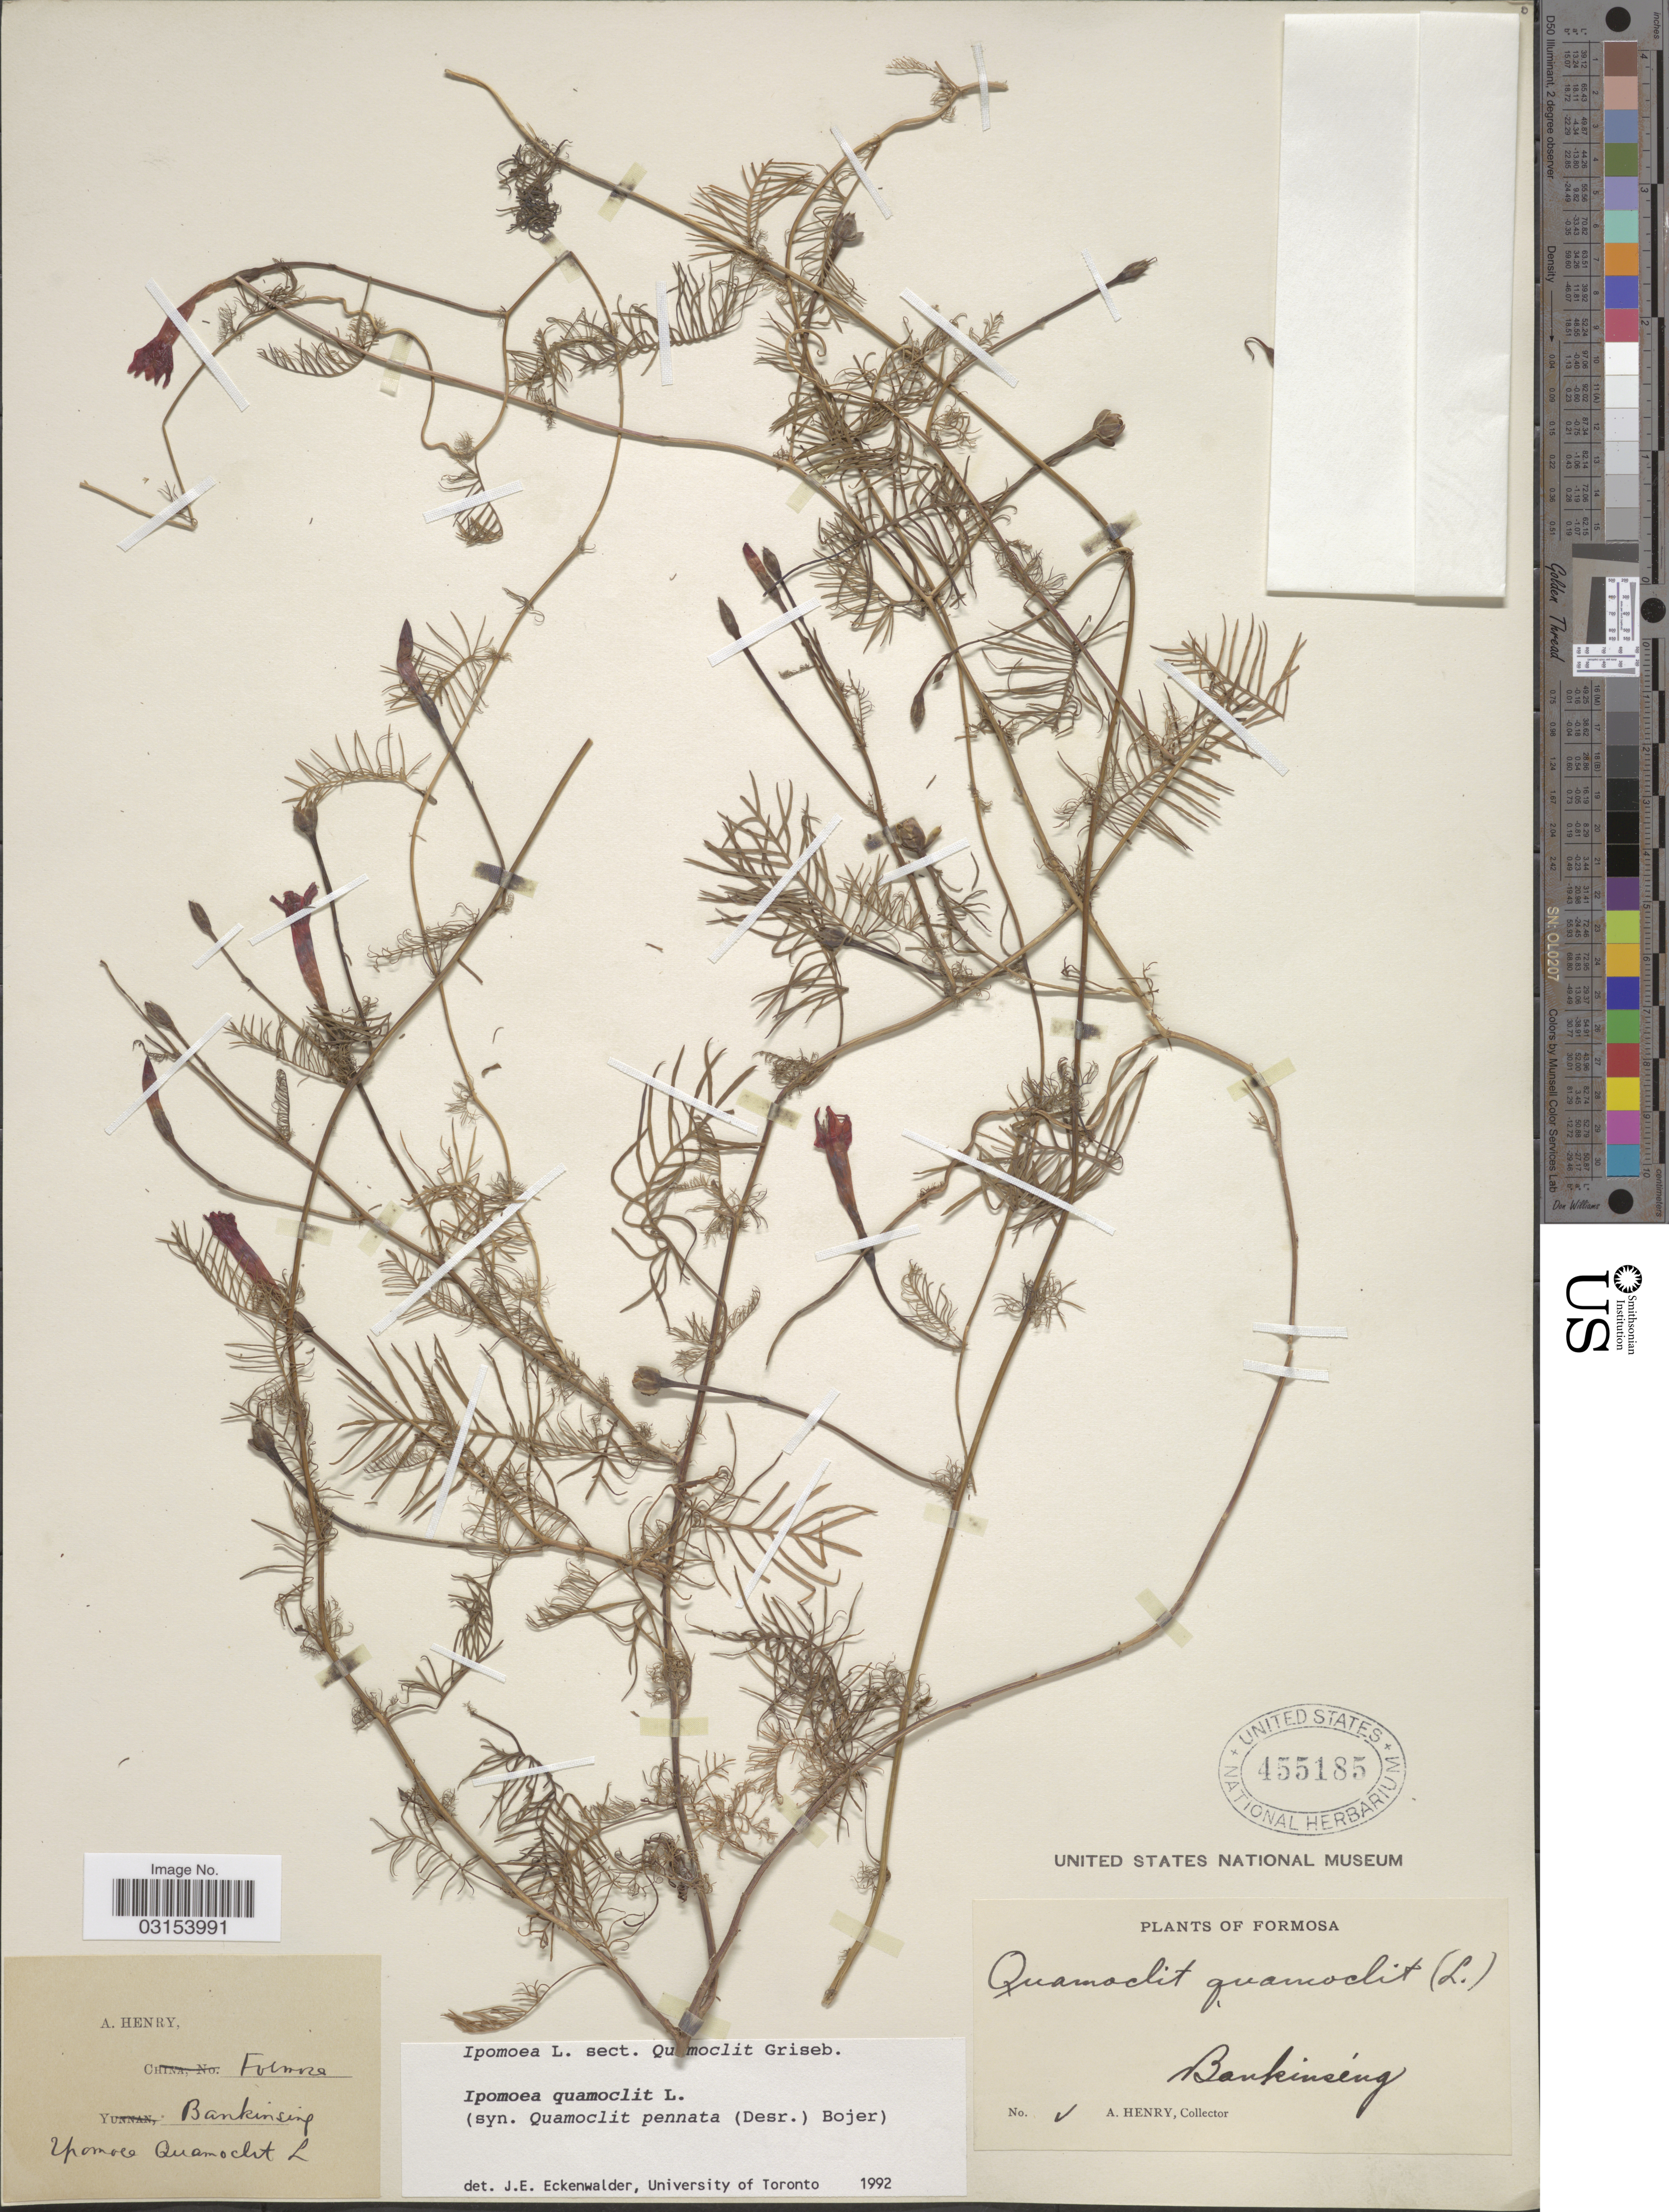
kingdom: Plantae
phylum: Tracheophyta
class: Magnoliopsida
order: Solanales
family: Convolvulaceae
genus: Ipomoea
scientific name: Ipomoea quamoclit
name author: L.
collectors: A. Henry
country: Taiwan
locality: Formosa. Bankinsing.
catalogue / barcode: US 455185